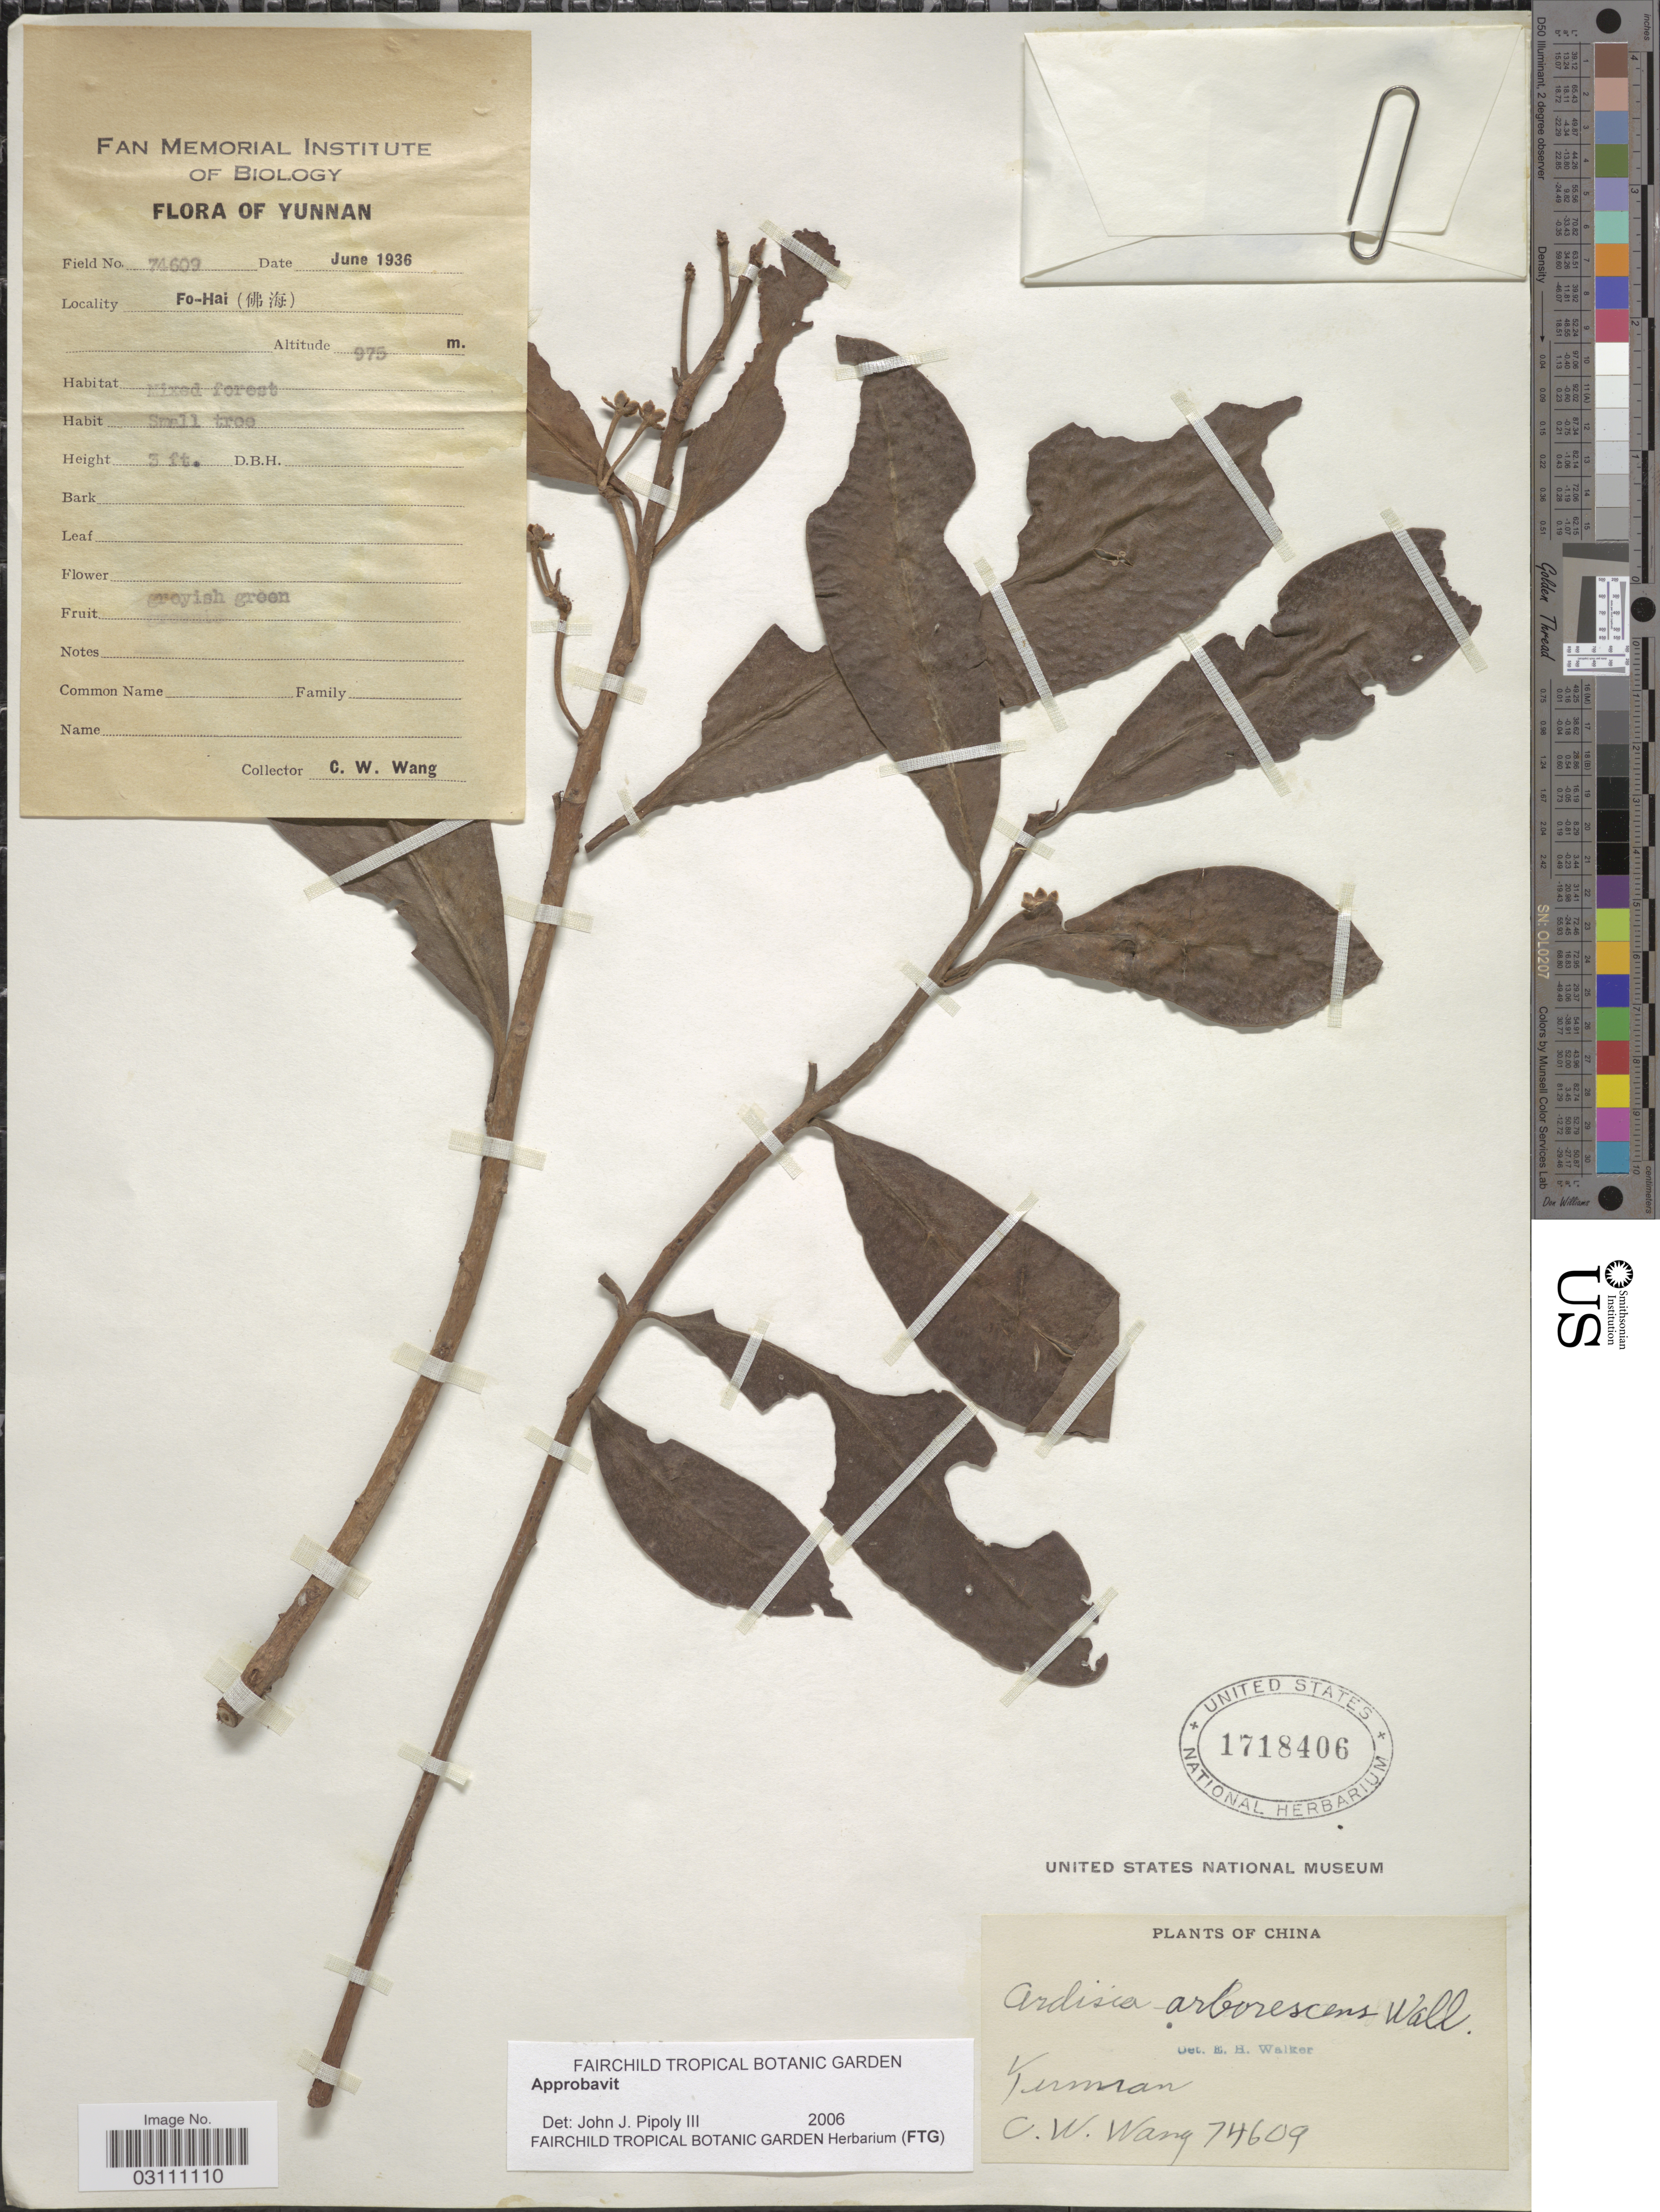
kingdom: Plantae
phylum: Tracheophyta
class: Magnoliopsida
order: Ericales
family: Primulaceae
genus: Ardisia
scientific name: Ardisia arborescens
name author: Wall. ex A. DC.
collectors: C. W. Wang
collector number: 74609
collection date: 1936-06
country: China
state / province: Yunnan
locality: Fo-Hai.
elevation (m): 975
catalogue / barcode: US 1718406